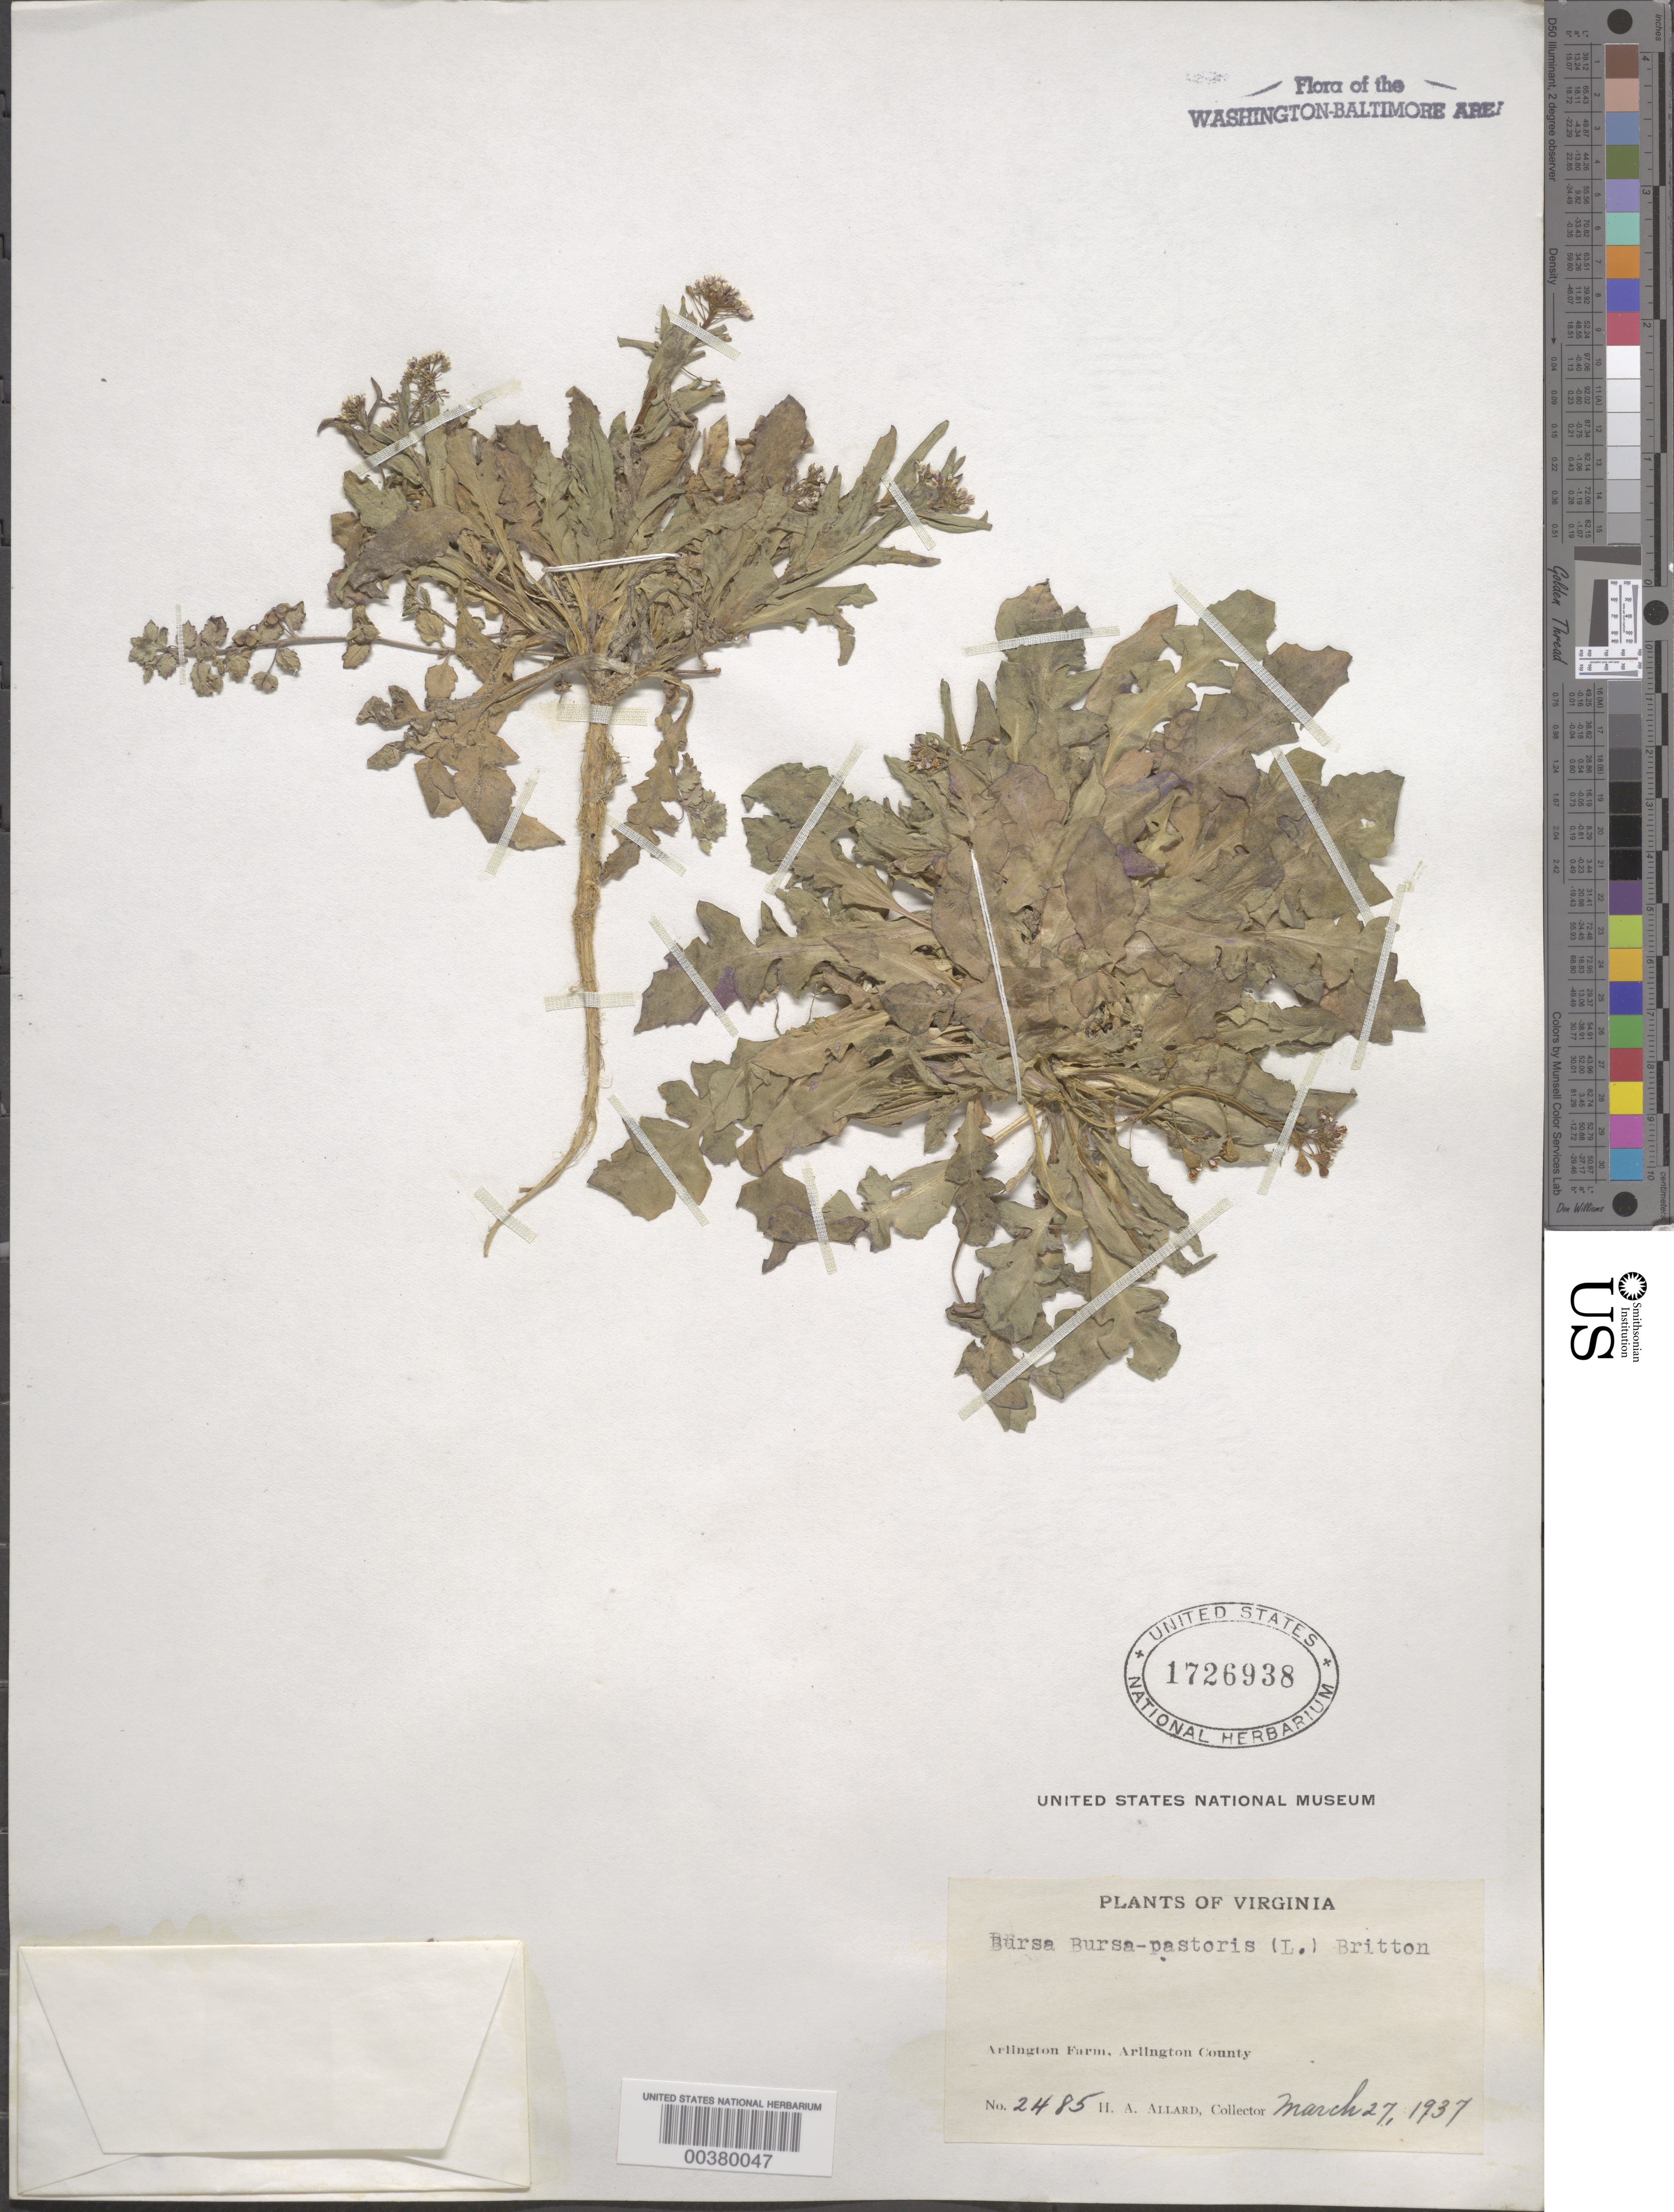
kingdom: Plantae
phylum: Tracheophyta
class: Magnoliopsida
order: Brassicales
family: Brassicaceae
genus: Capsella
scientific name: Capsella bursa-pastoris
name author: (L.) Medik.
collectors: H. A. Allard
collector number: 2485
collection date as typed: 27 Mar 1937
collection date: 1937-03-27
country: United States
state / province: Virginia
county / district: Arlington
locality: Arlington Farm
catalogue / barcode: US 1726938